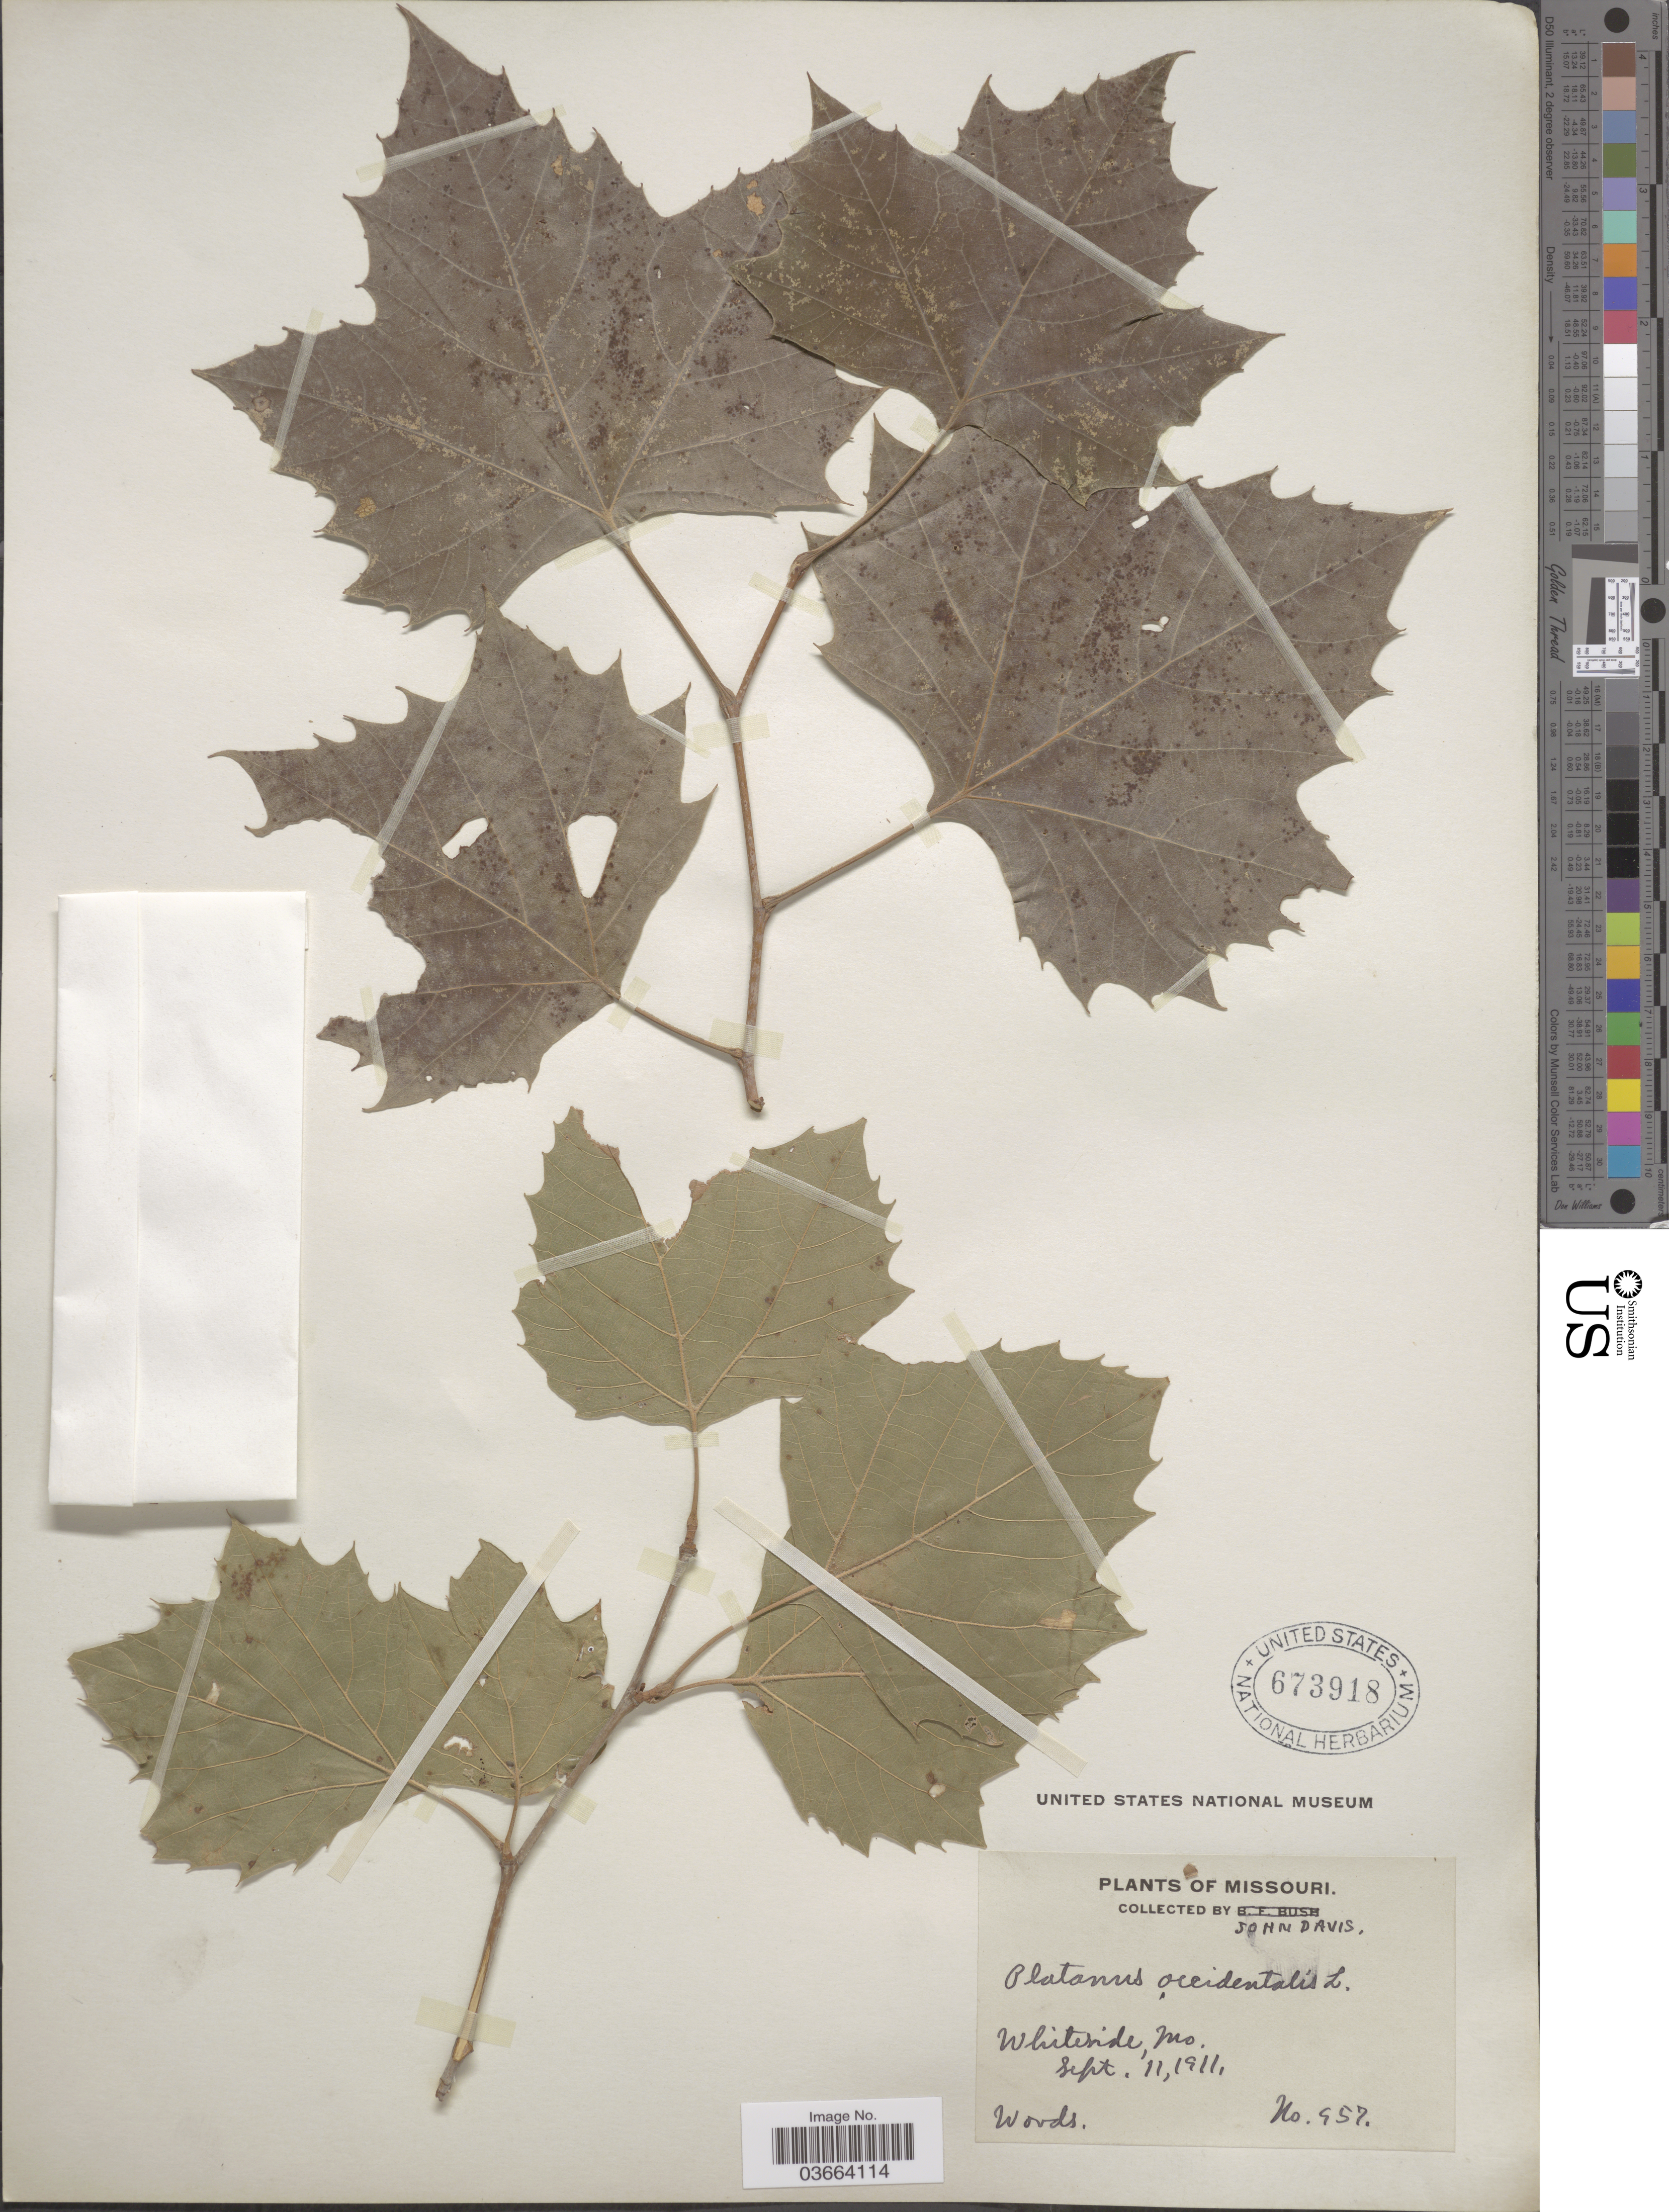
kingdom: Plantae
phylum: Tracheophyta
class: Magnoliopsida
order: Proteales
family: Platanaceae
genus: Platanus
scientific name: Platanus occidentalis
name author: L.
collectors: J. Davis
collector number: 957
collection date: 1911-09-11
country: United States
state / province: Missouri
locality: Whiteside. Woods.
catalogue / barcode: US 673918